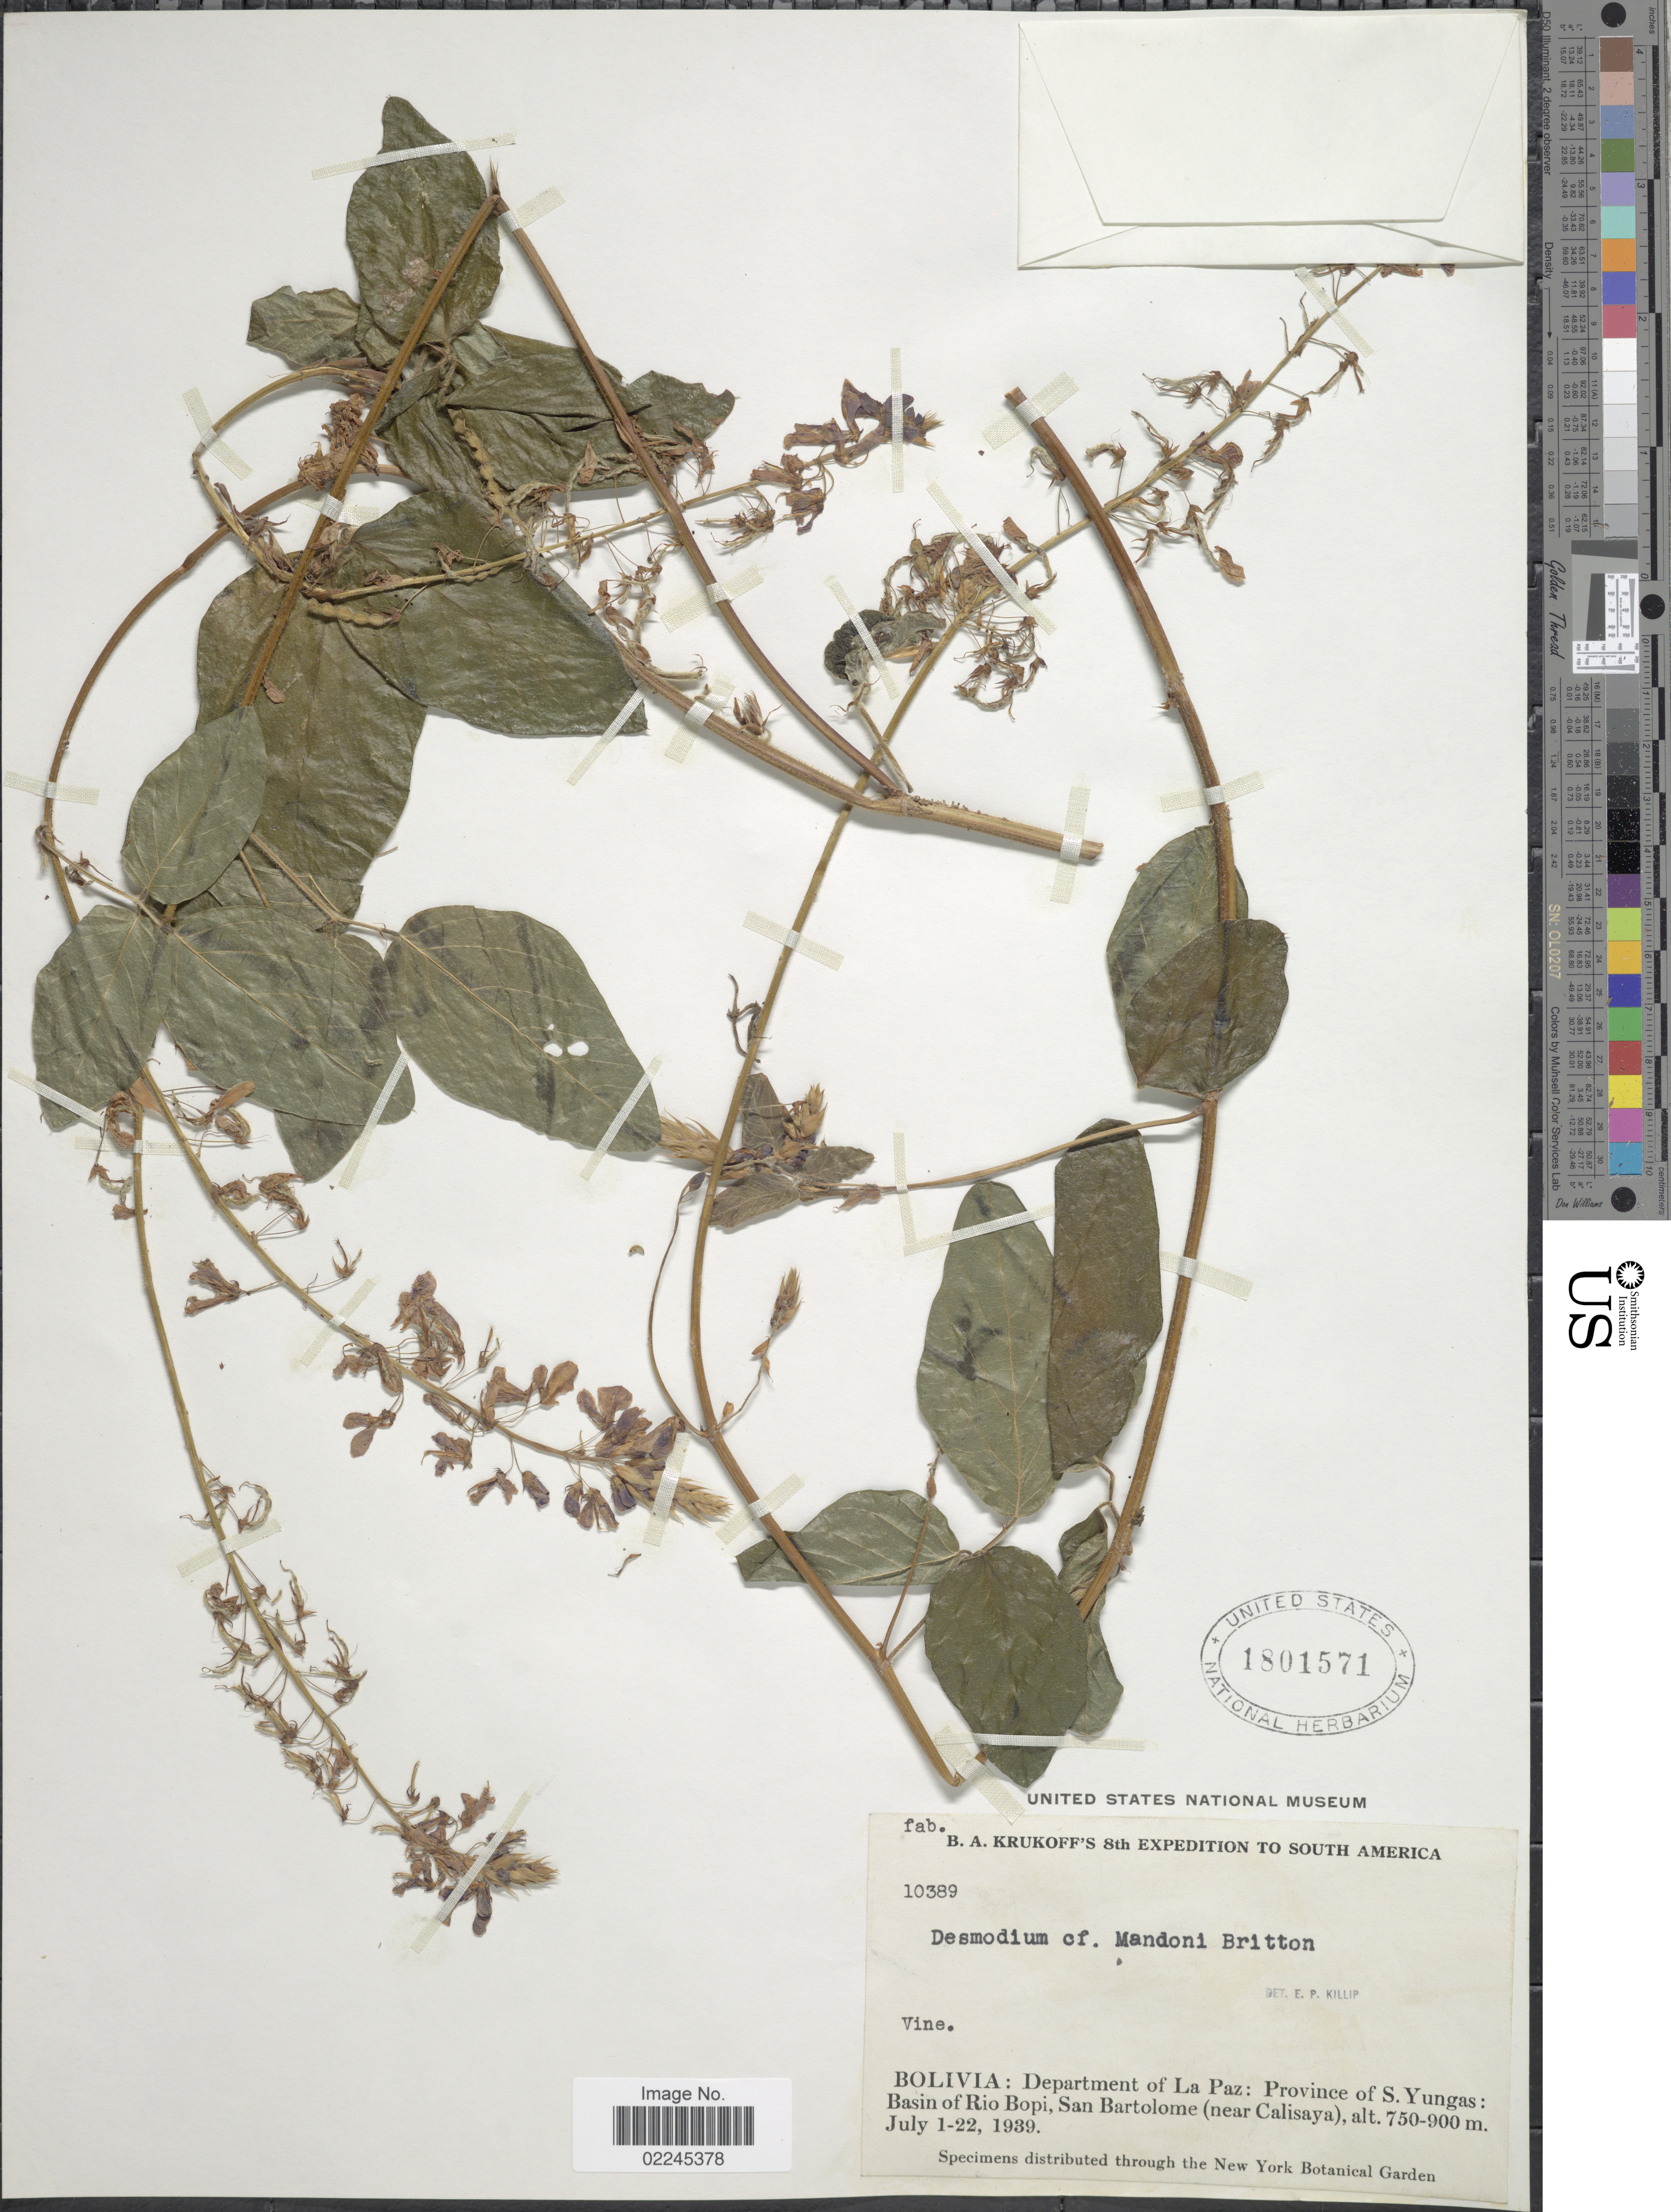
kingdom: Plantae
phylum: Tracheophyta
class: Magnoliopsida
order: Fabales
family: Fabaceae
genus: Desmodium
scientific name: Desmodium limense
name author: Hook.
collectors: B. A. Krukoff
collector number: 10389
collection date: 1939-07-01/1939-07-22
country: Bolivia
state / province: La Paz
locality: Vine, Province of S. Yungas: Basin of Rio Bopi, San Bartolome (near calisaya)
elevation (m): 750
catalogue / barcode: US 1801571